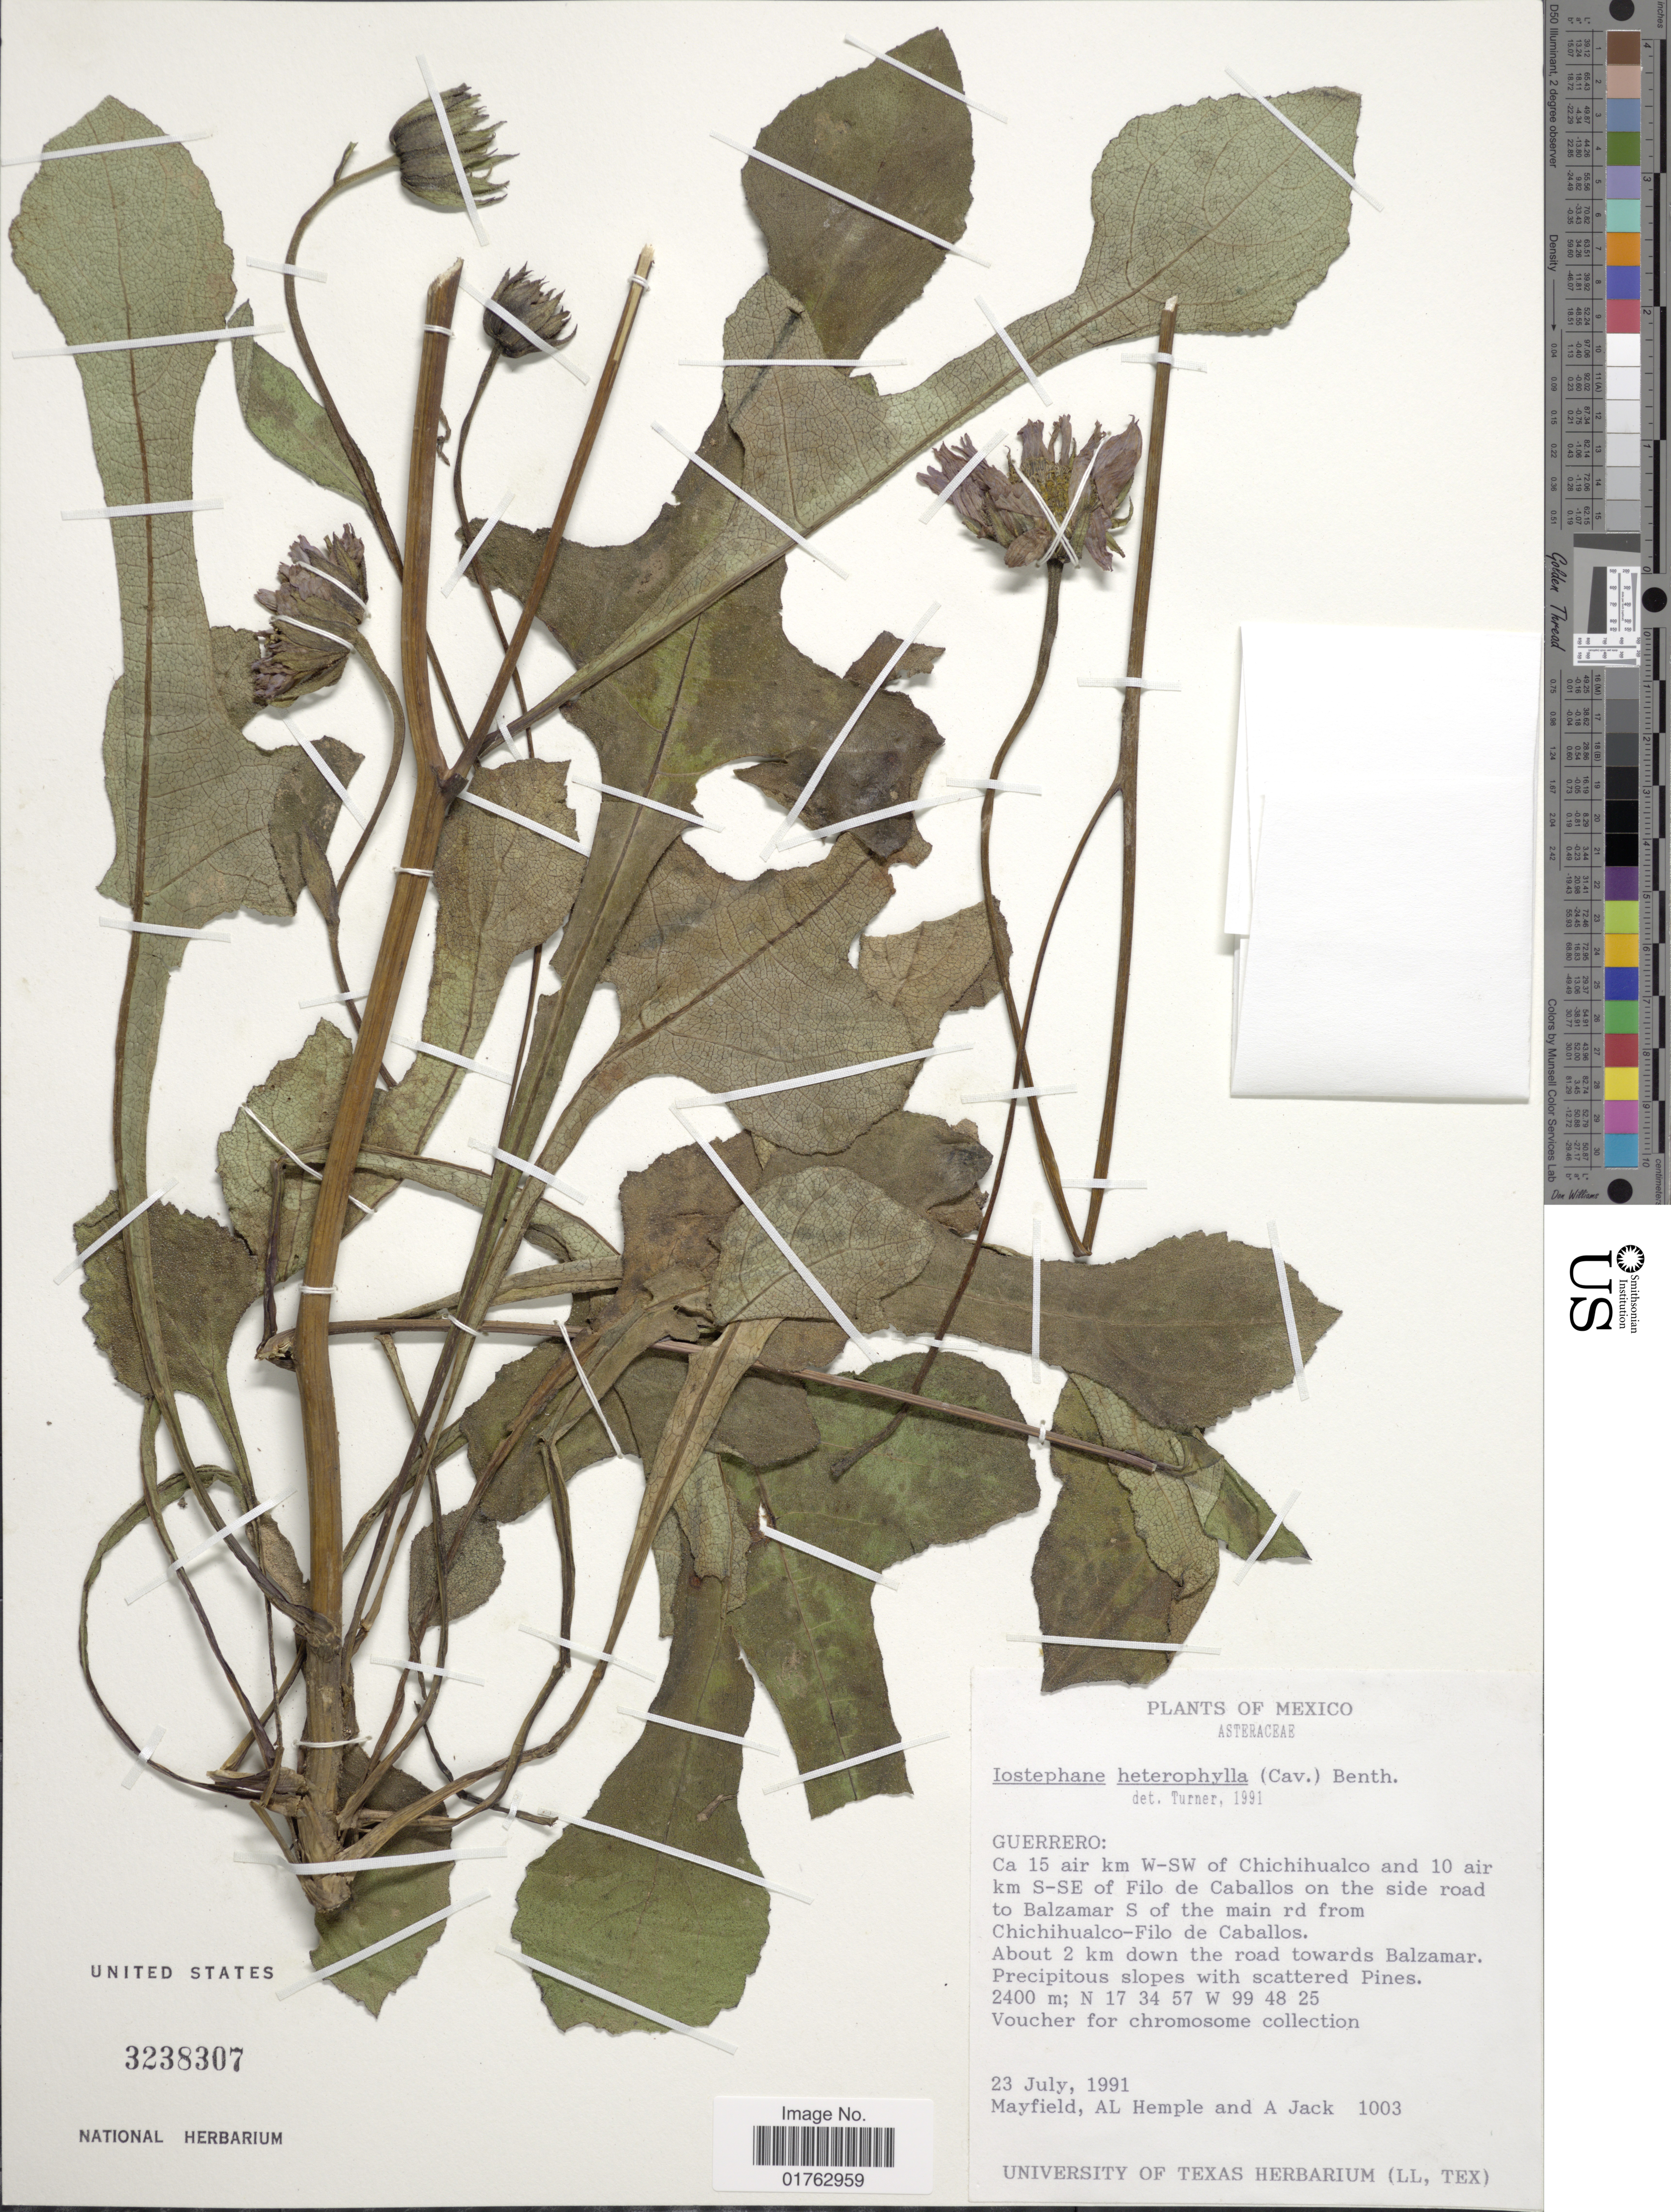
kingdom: Plantae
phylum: Tracheophyta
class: Magnoliopsida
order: Asterales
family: Asteraceae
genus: Iostephane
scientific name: Iostephane heterophylla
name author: (Cav.) Benth. ex Hemsl.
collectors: Mayfield, A. Hemple & A. Jack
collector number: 1003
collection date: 1991-07-23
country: Mexico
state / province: Guerrero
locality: Ca. 15 air km W-SW of Chichihualco and 10 air km S-SE of Filo de Caballos on the side road to Balzamar S of the main rd from Chichihualco-Filo de Caballos, About 2 km down the road towards Balzamar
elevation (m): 2400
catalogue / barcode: US 3238307